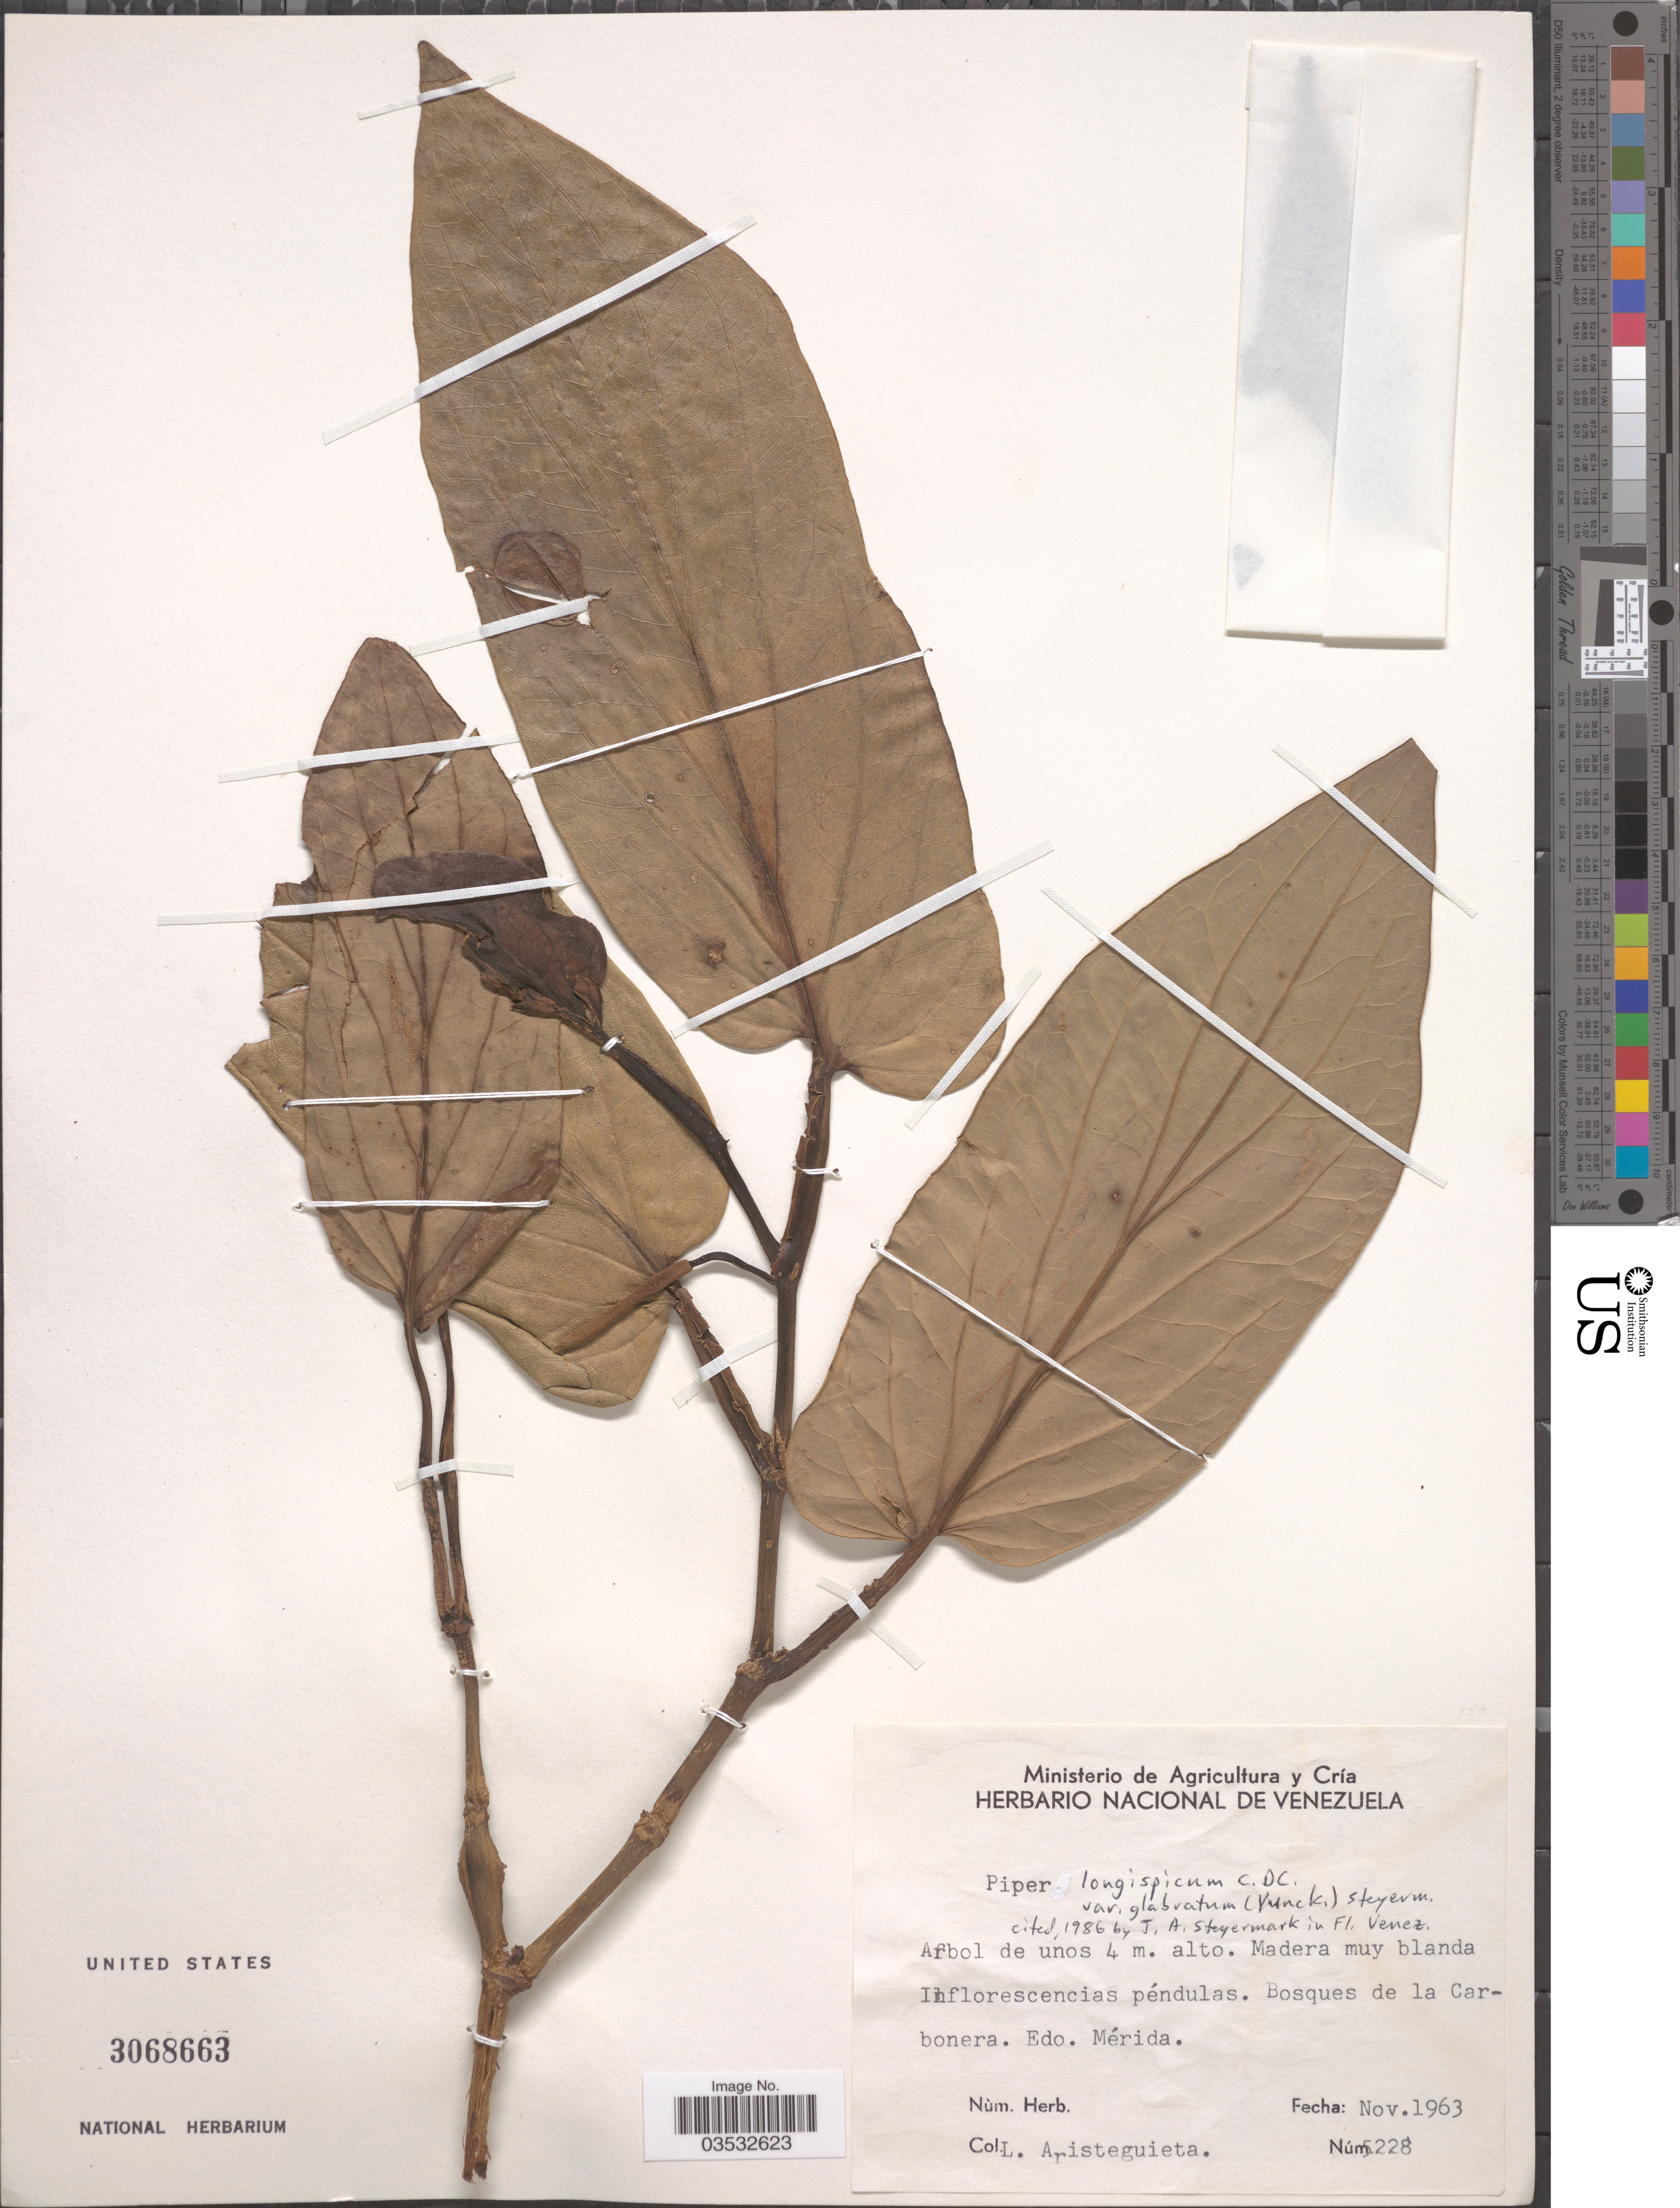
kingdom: Plantae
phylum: Tracheophyta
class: Magnoliopsida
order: Piperales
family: Piperaceae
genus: Piper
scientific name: Piper longispicum var. glabratum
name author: (Yunck.) Steyerm.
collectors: L. Aristeguieta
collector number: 5228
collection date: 1963-11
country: Venezuela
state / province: Merida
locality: Bosques de la Carbonera.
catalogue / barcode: US 3068663